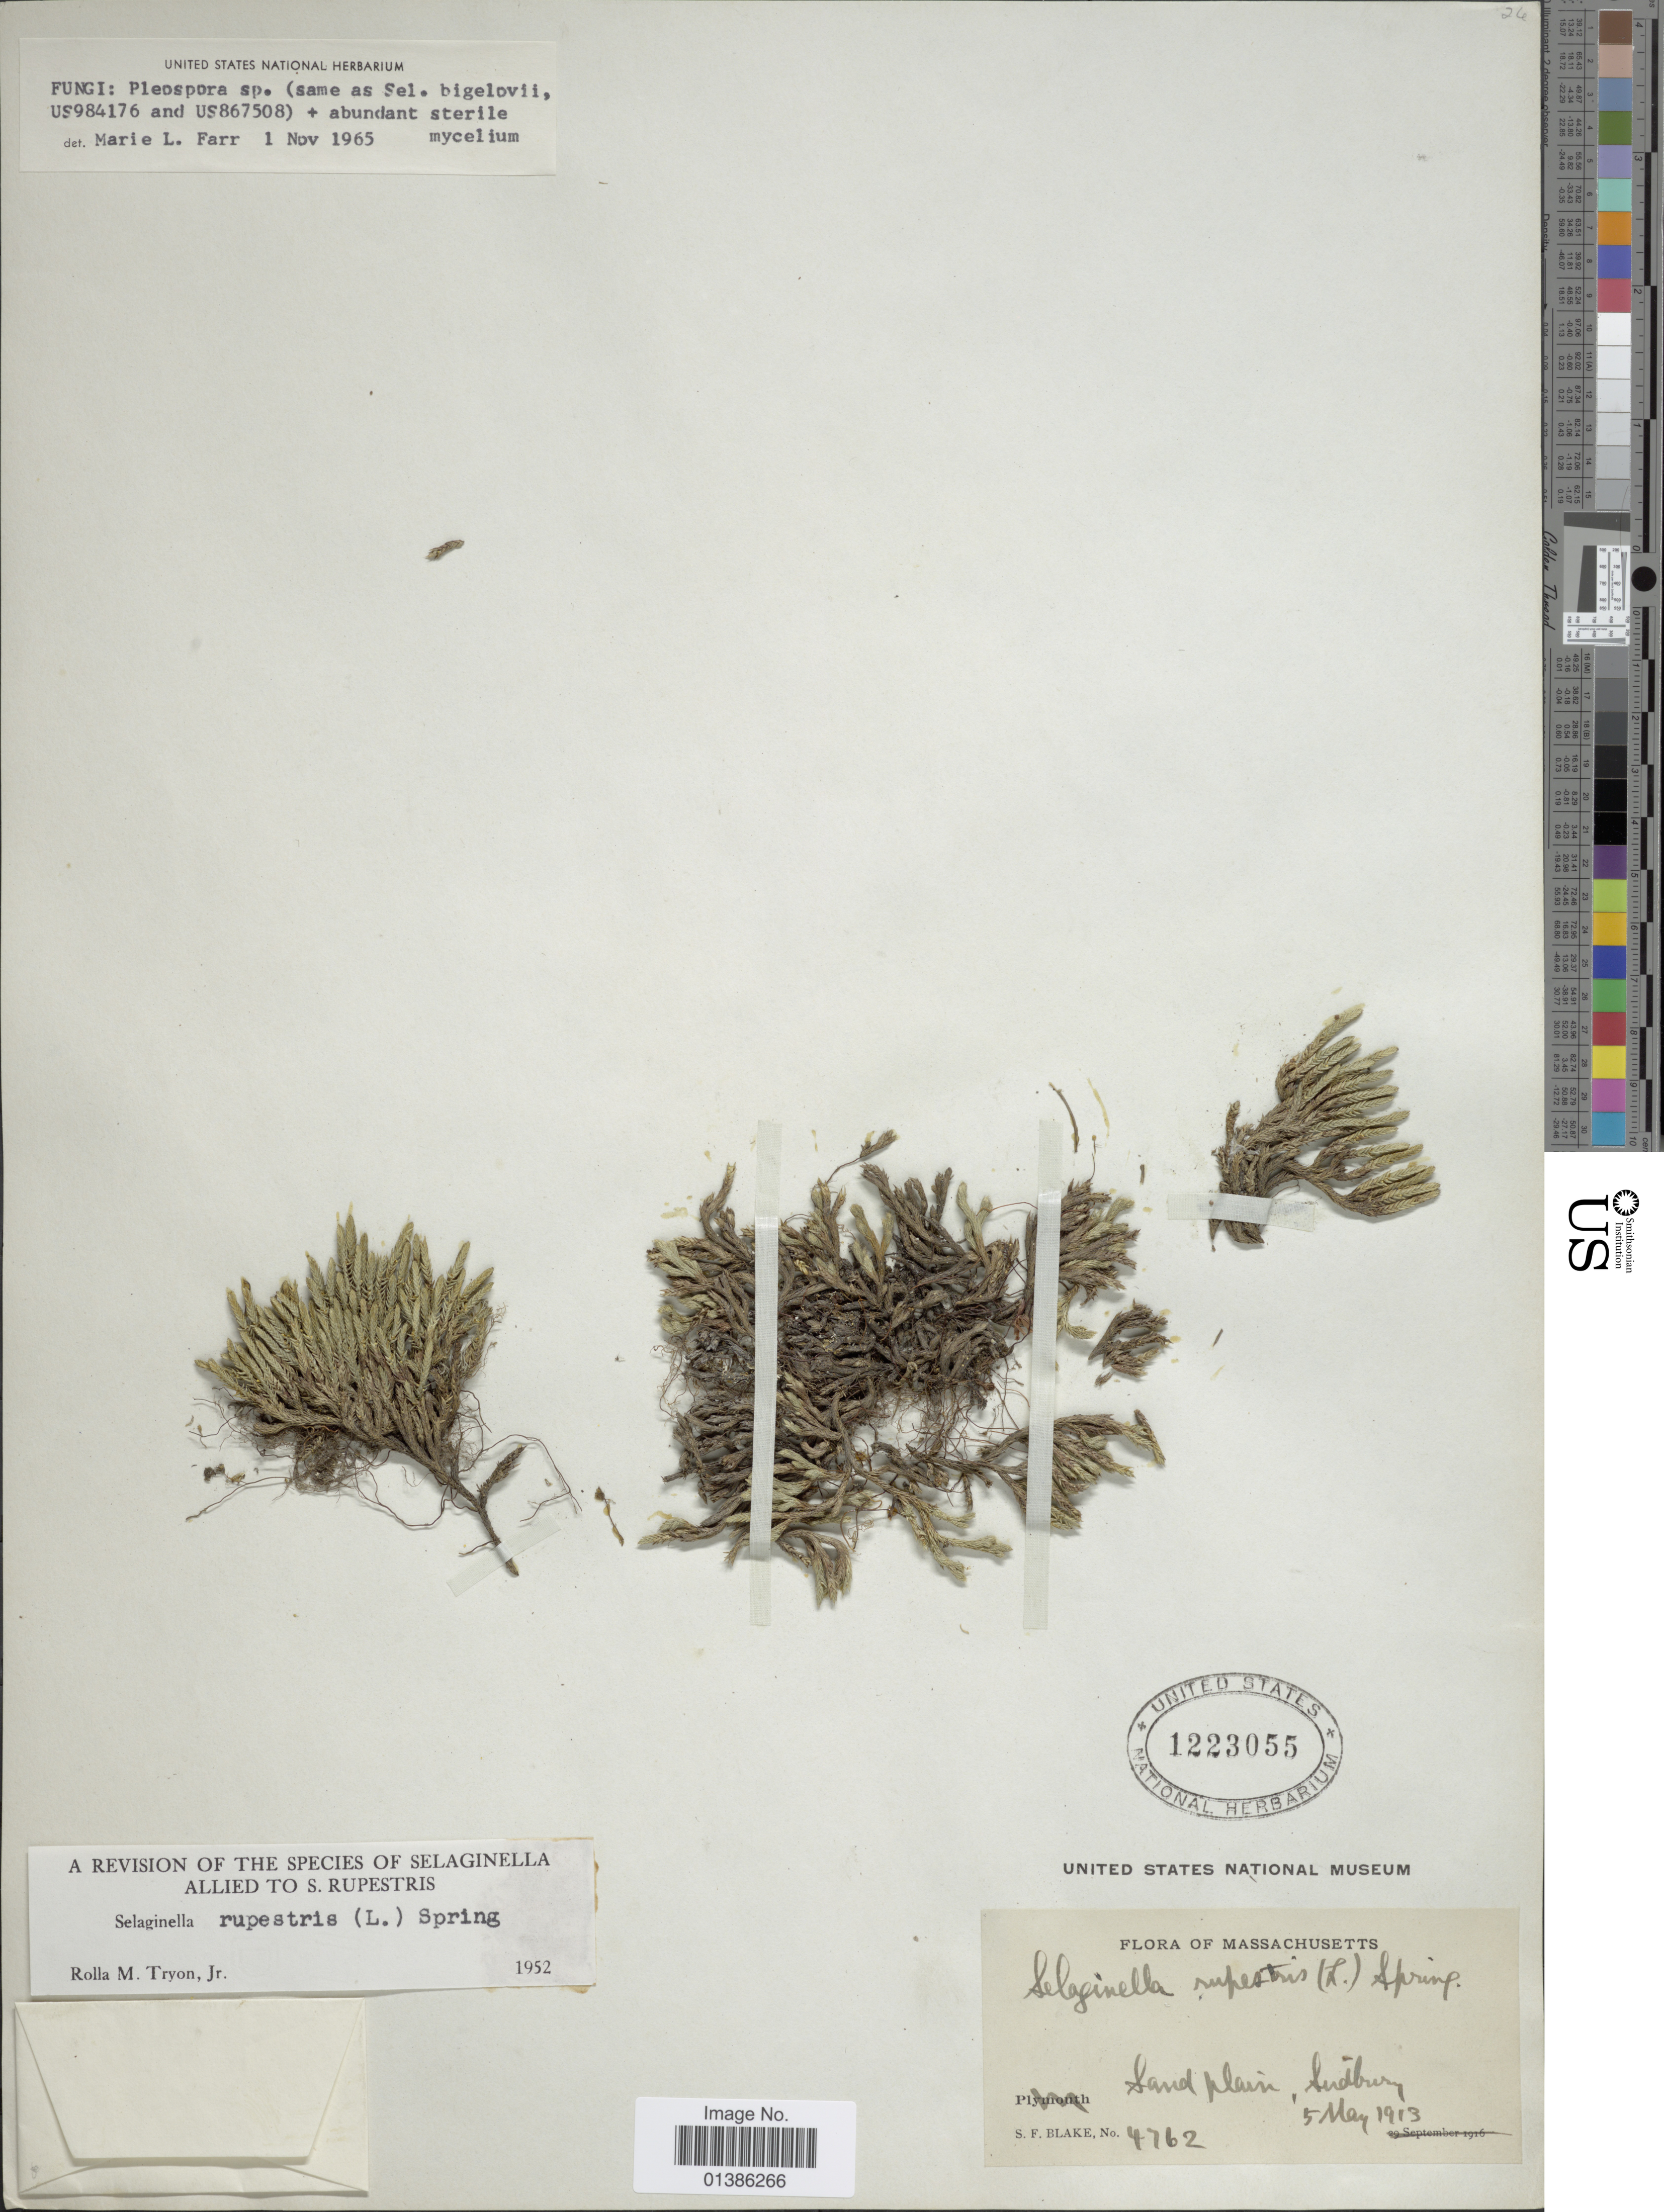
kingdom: Plantae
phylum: Tracheophyta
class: Lycopodiopsida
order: Selaginellales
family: Selaginellaceae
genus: Selaginella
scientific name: Selaginella rupestris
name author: (L.) Spring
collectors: S. Blake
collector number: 4762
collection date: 1913-05-05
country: United States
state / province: Massachusetts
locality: Sand plain, Sudbury.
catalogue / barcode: US 1223055